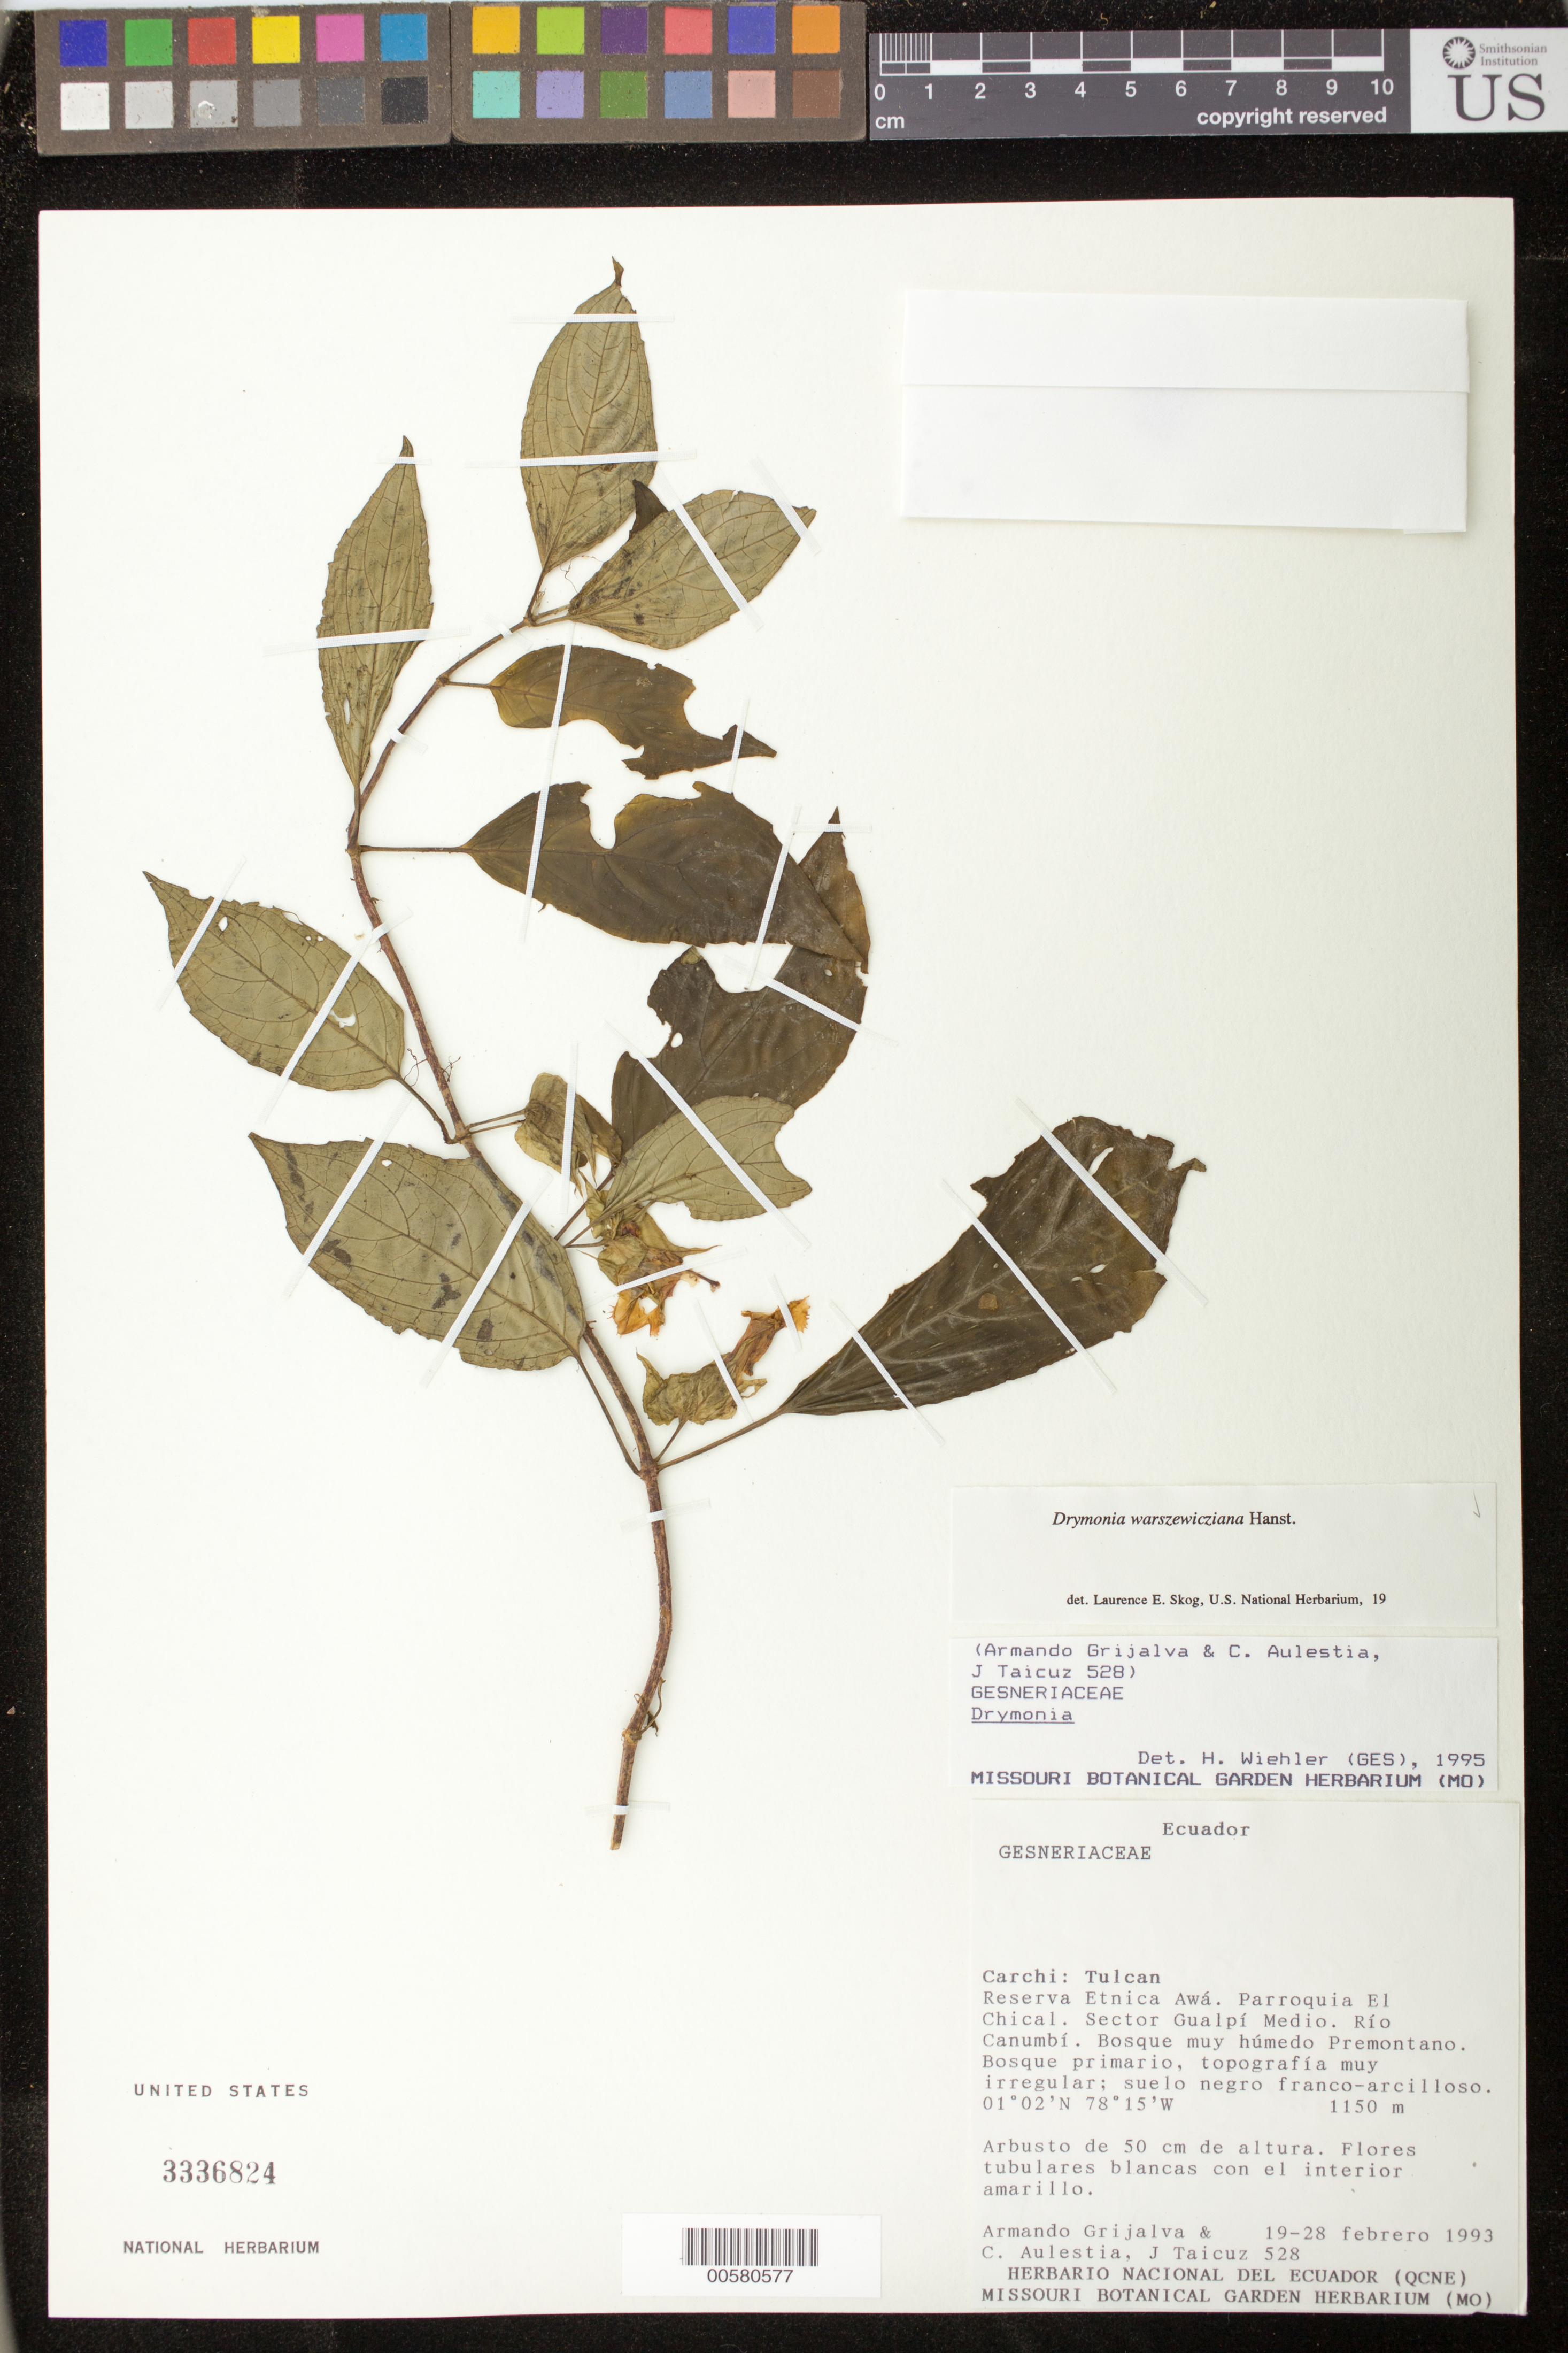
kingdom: Plantae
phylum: Tracheophyta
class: Magnoliopsida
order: Lamiales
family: Gesneriaceae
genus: Drymonia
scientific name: Drymonia warszewicziana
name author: Hanst.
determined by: Skog, Laurence E.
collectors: A. Grijalva, C. Aulestia & J. Taicuz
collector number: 528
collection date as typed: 19-28 Feb 1993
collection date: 1993-02-19/1993-02-28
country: Ecuador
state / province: Carchi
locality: Tulcan: Reserva Etnica Awá, Parroquia El Chical, sector Gualpí Medio, Río Canumbí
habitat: Bosque muy húmedo premontano; bosque primario, topografía muy irregular; suelo negro franco-arcilloso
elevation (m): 1150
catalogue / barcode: US 3336824